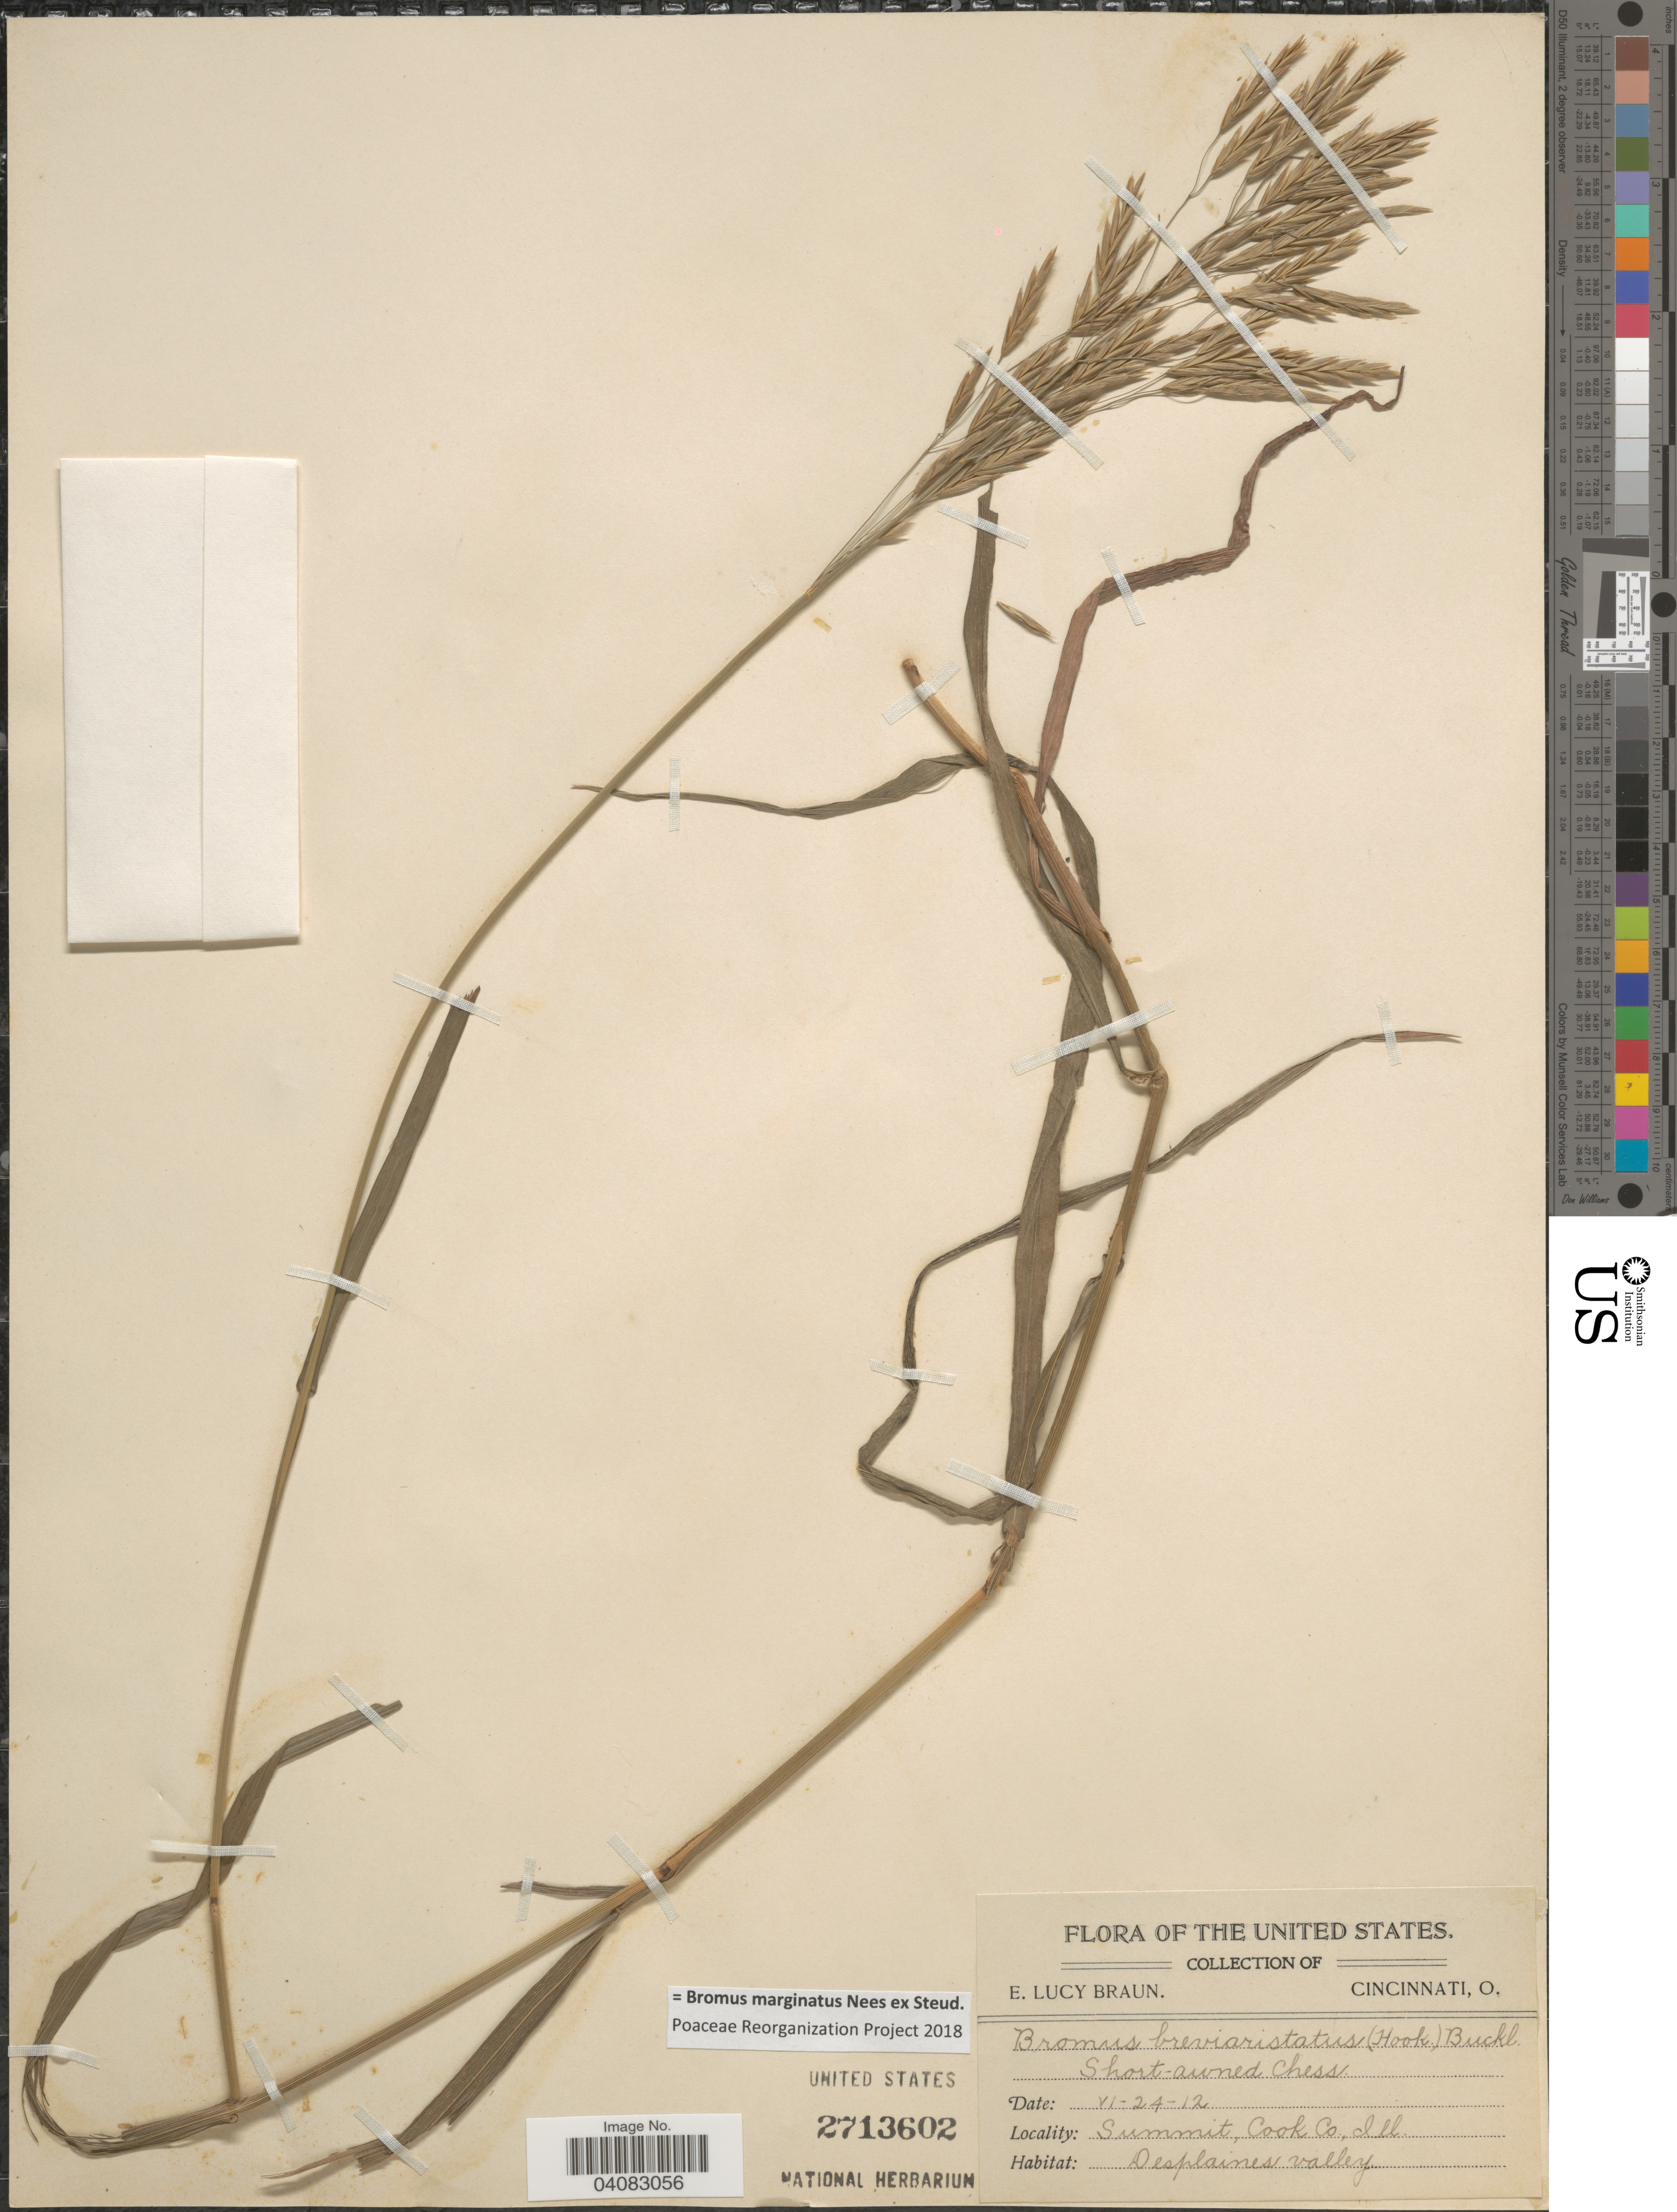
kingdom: Plantae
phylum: Tracheophyta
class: Liliopsida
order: Poales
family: Poaceae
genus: Bromus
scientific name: Bromus marginatus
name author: Nees ex Steud.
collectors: E. L. Braun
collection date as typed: Transcribed d/m/y: 24/6/12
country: United States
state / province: Illinois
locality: Summit, Cook Co. Desplaines valley.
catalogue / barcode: US 2713602